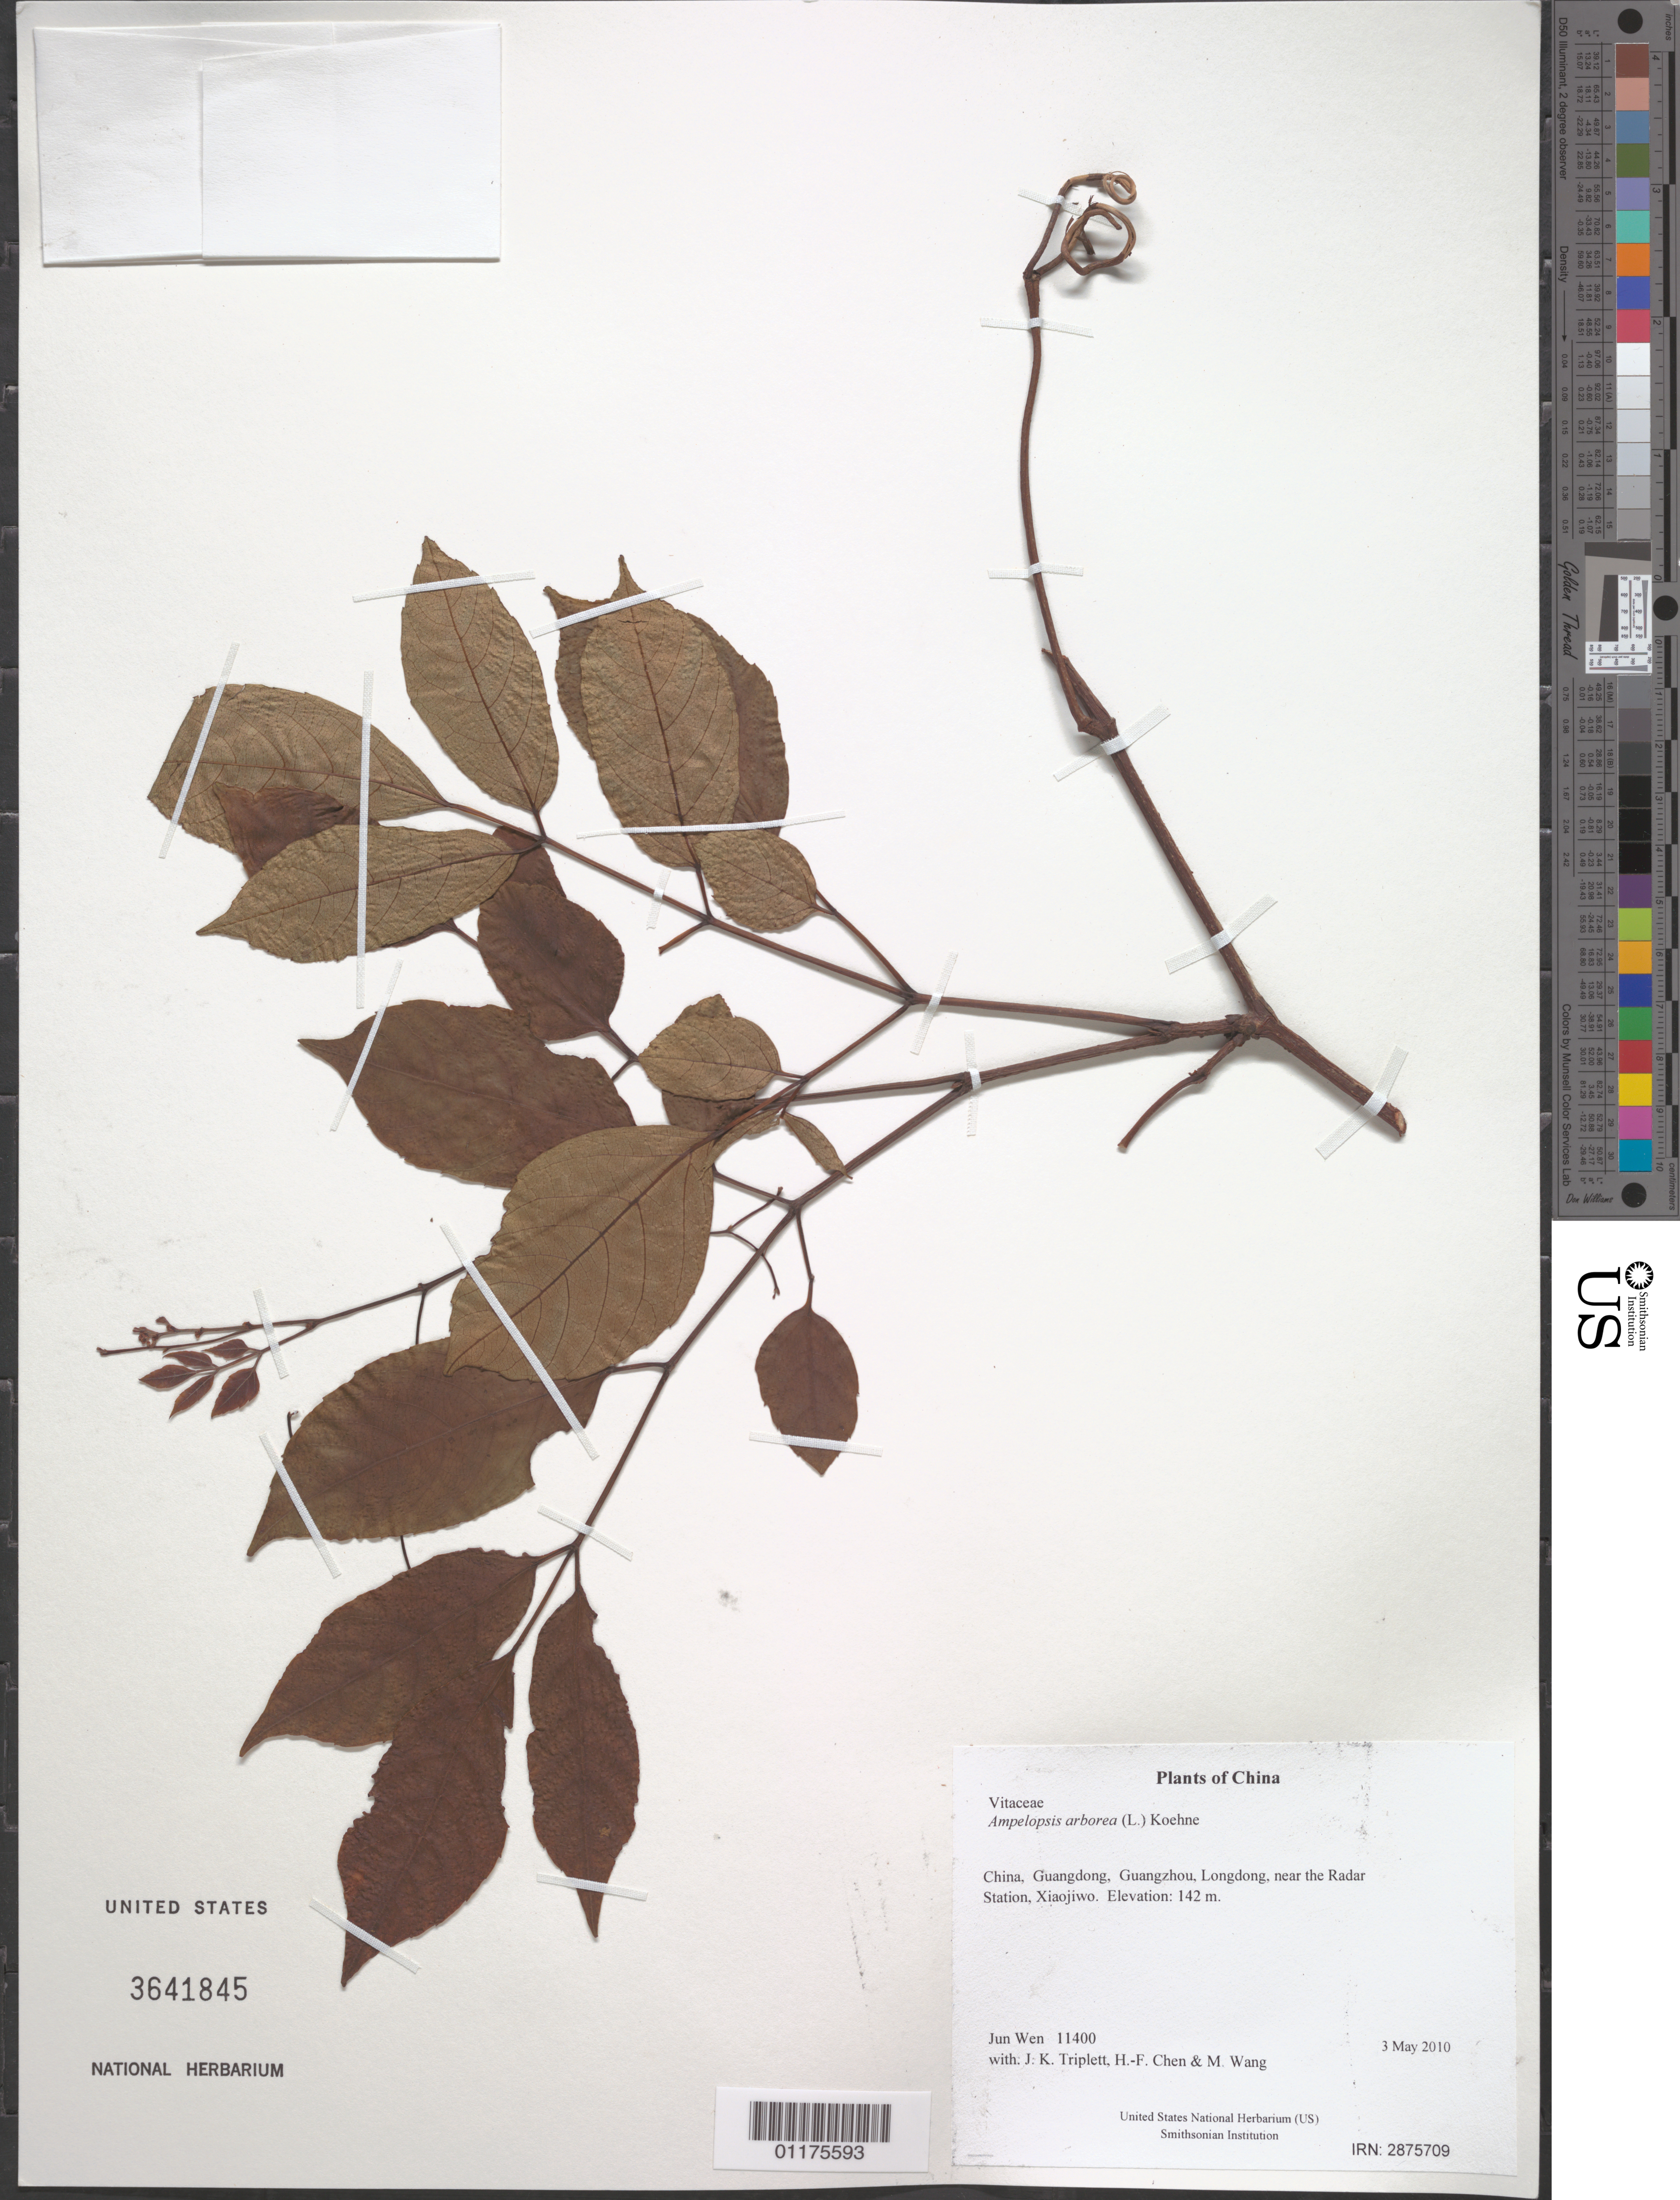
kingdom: Plantae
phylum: Tracheophyta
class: Magnoliopsida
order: Vitales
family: Vitaceae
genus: Ampelopsis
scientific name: Ampelopsis arborea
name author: (L.) Koehne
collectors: J. Wen, J. K. Triplett, H.-F. Chen & M. Wang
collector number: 11400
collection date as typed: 3 May 2010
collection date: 2010-05-03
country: China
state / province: Guangdong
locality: Guangzhou, Longdong, near the Radar Station, Xiaojiwo.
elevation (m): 142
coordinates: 23 14.198 N, 113 22.983 E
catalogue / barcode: US 3641845